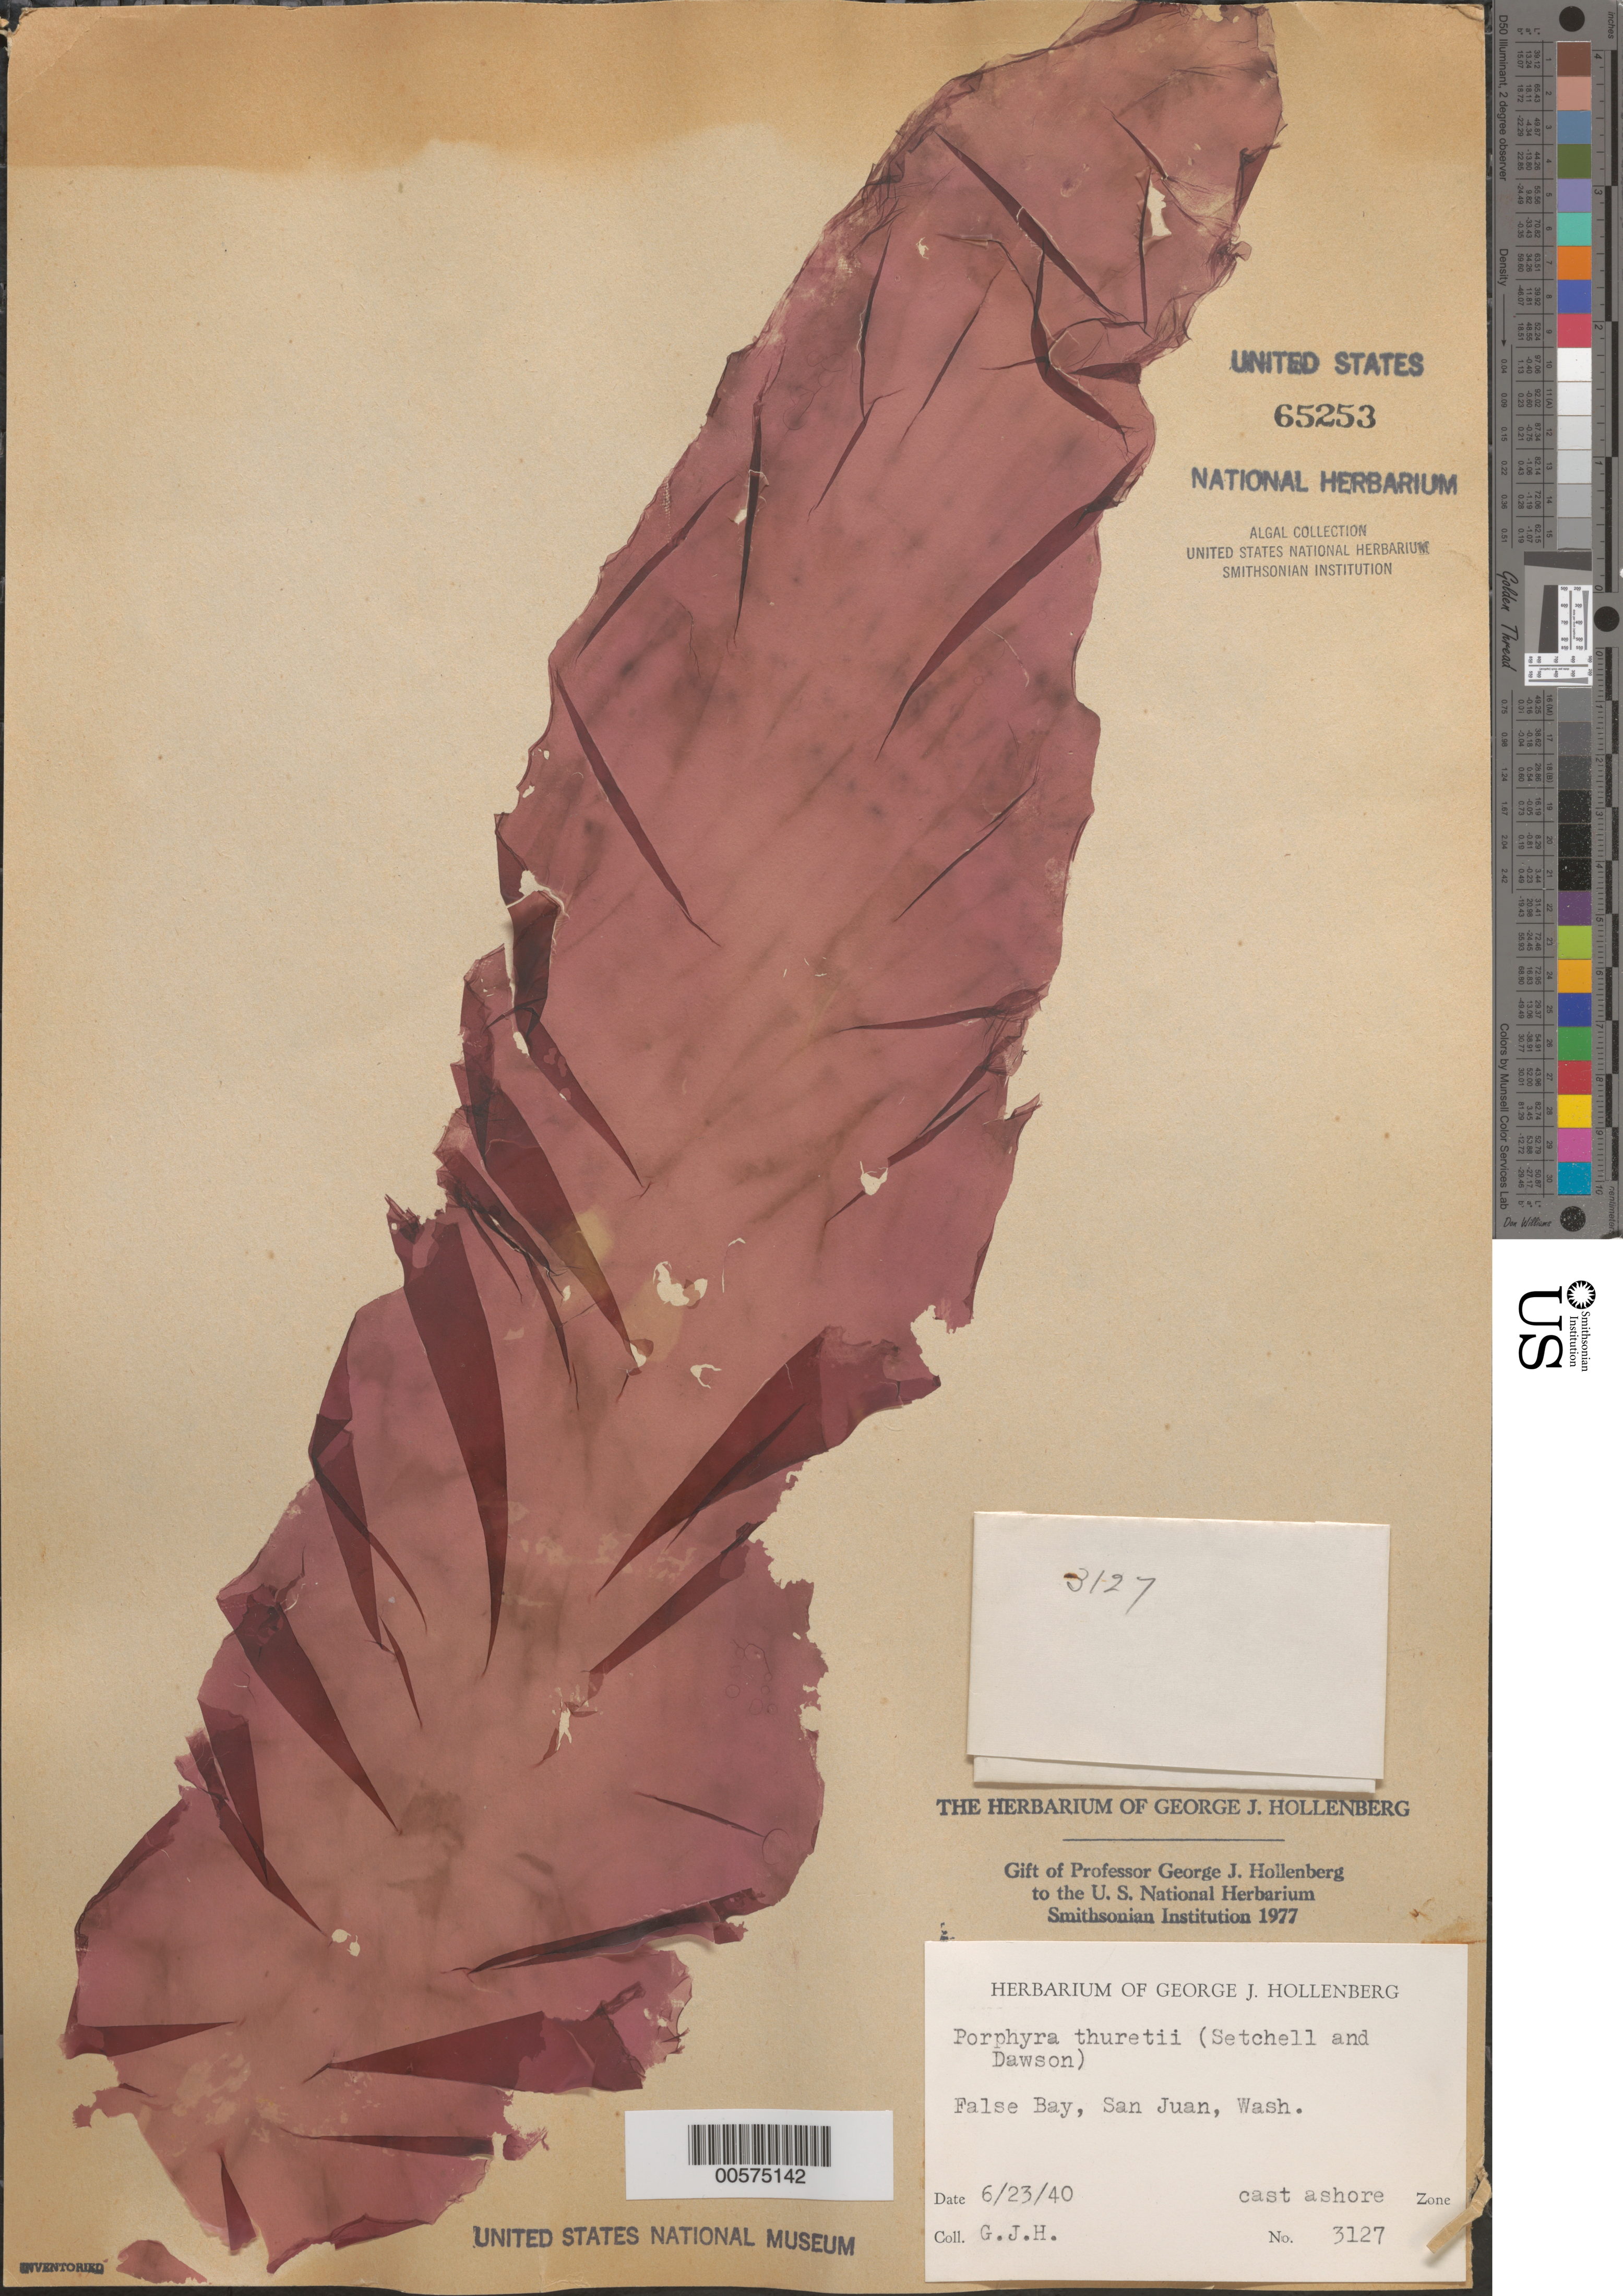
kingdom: Plantae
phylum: Rhodophyta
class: Bangiophyceae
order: Bangiales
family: Bangiaceae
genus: Pyropia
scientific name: Pyropia thuretii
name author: (Setchell & E.Y. Dawson) J.E. Sutherl. et al.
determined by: Algae name updating Project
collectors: G. Hollenberg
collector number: GJH 3127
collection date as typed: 23 Jun 1940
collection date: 1940-06-23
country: United States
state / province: Washington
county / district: San Juan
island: San Juan Island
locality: False Bay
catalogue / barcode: US 65253